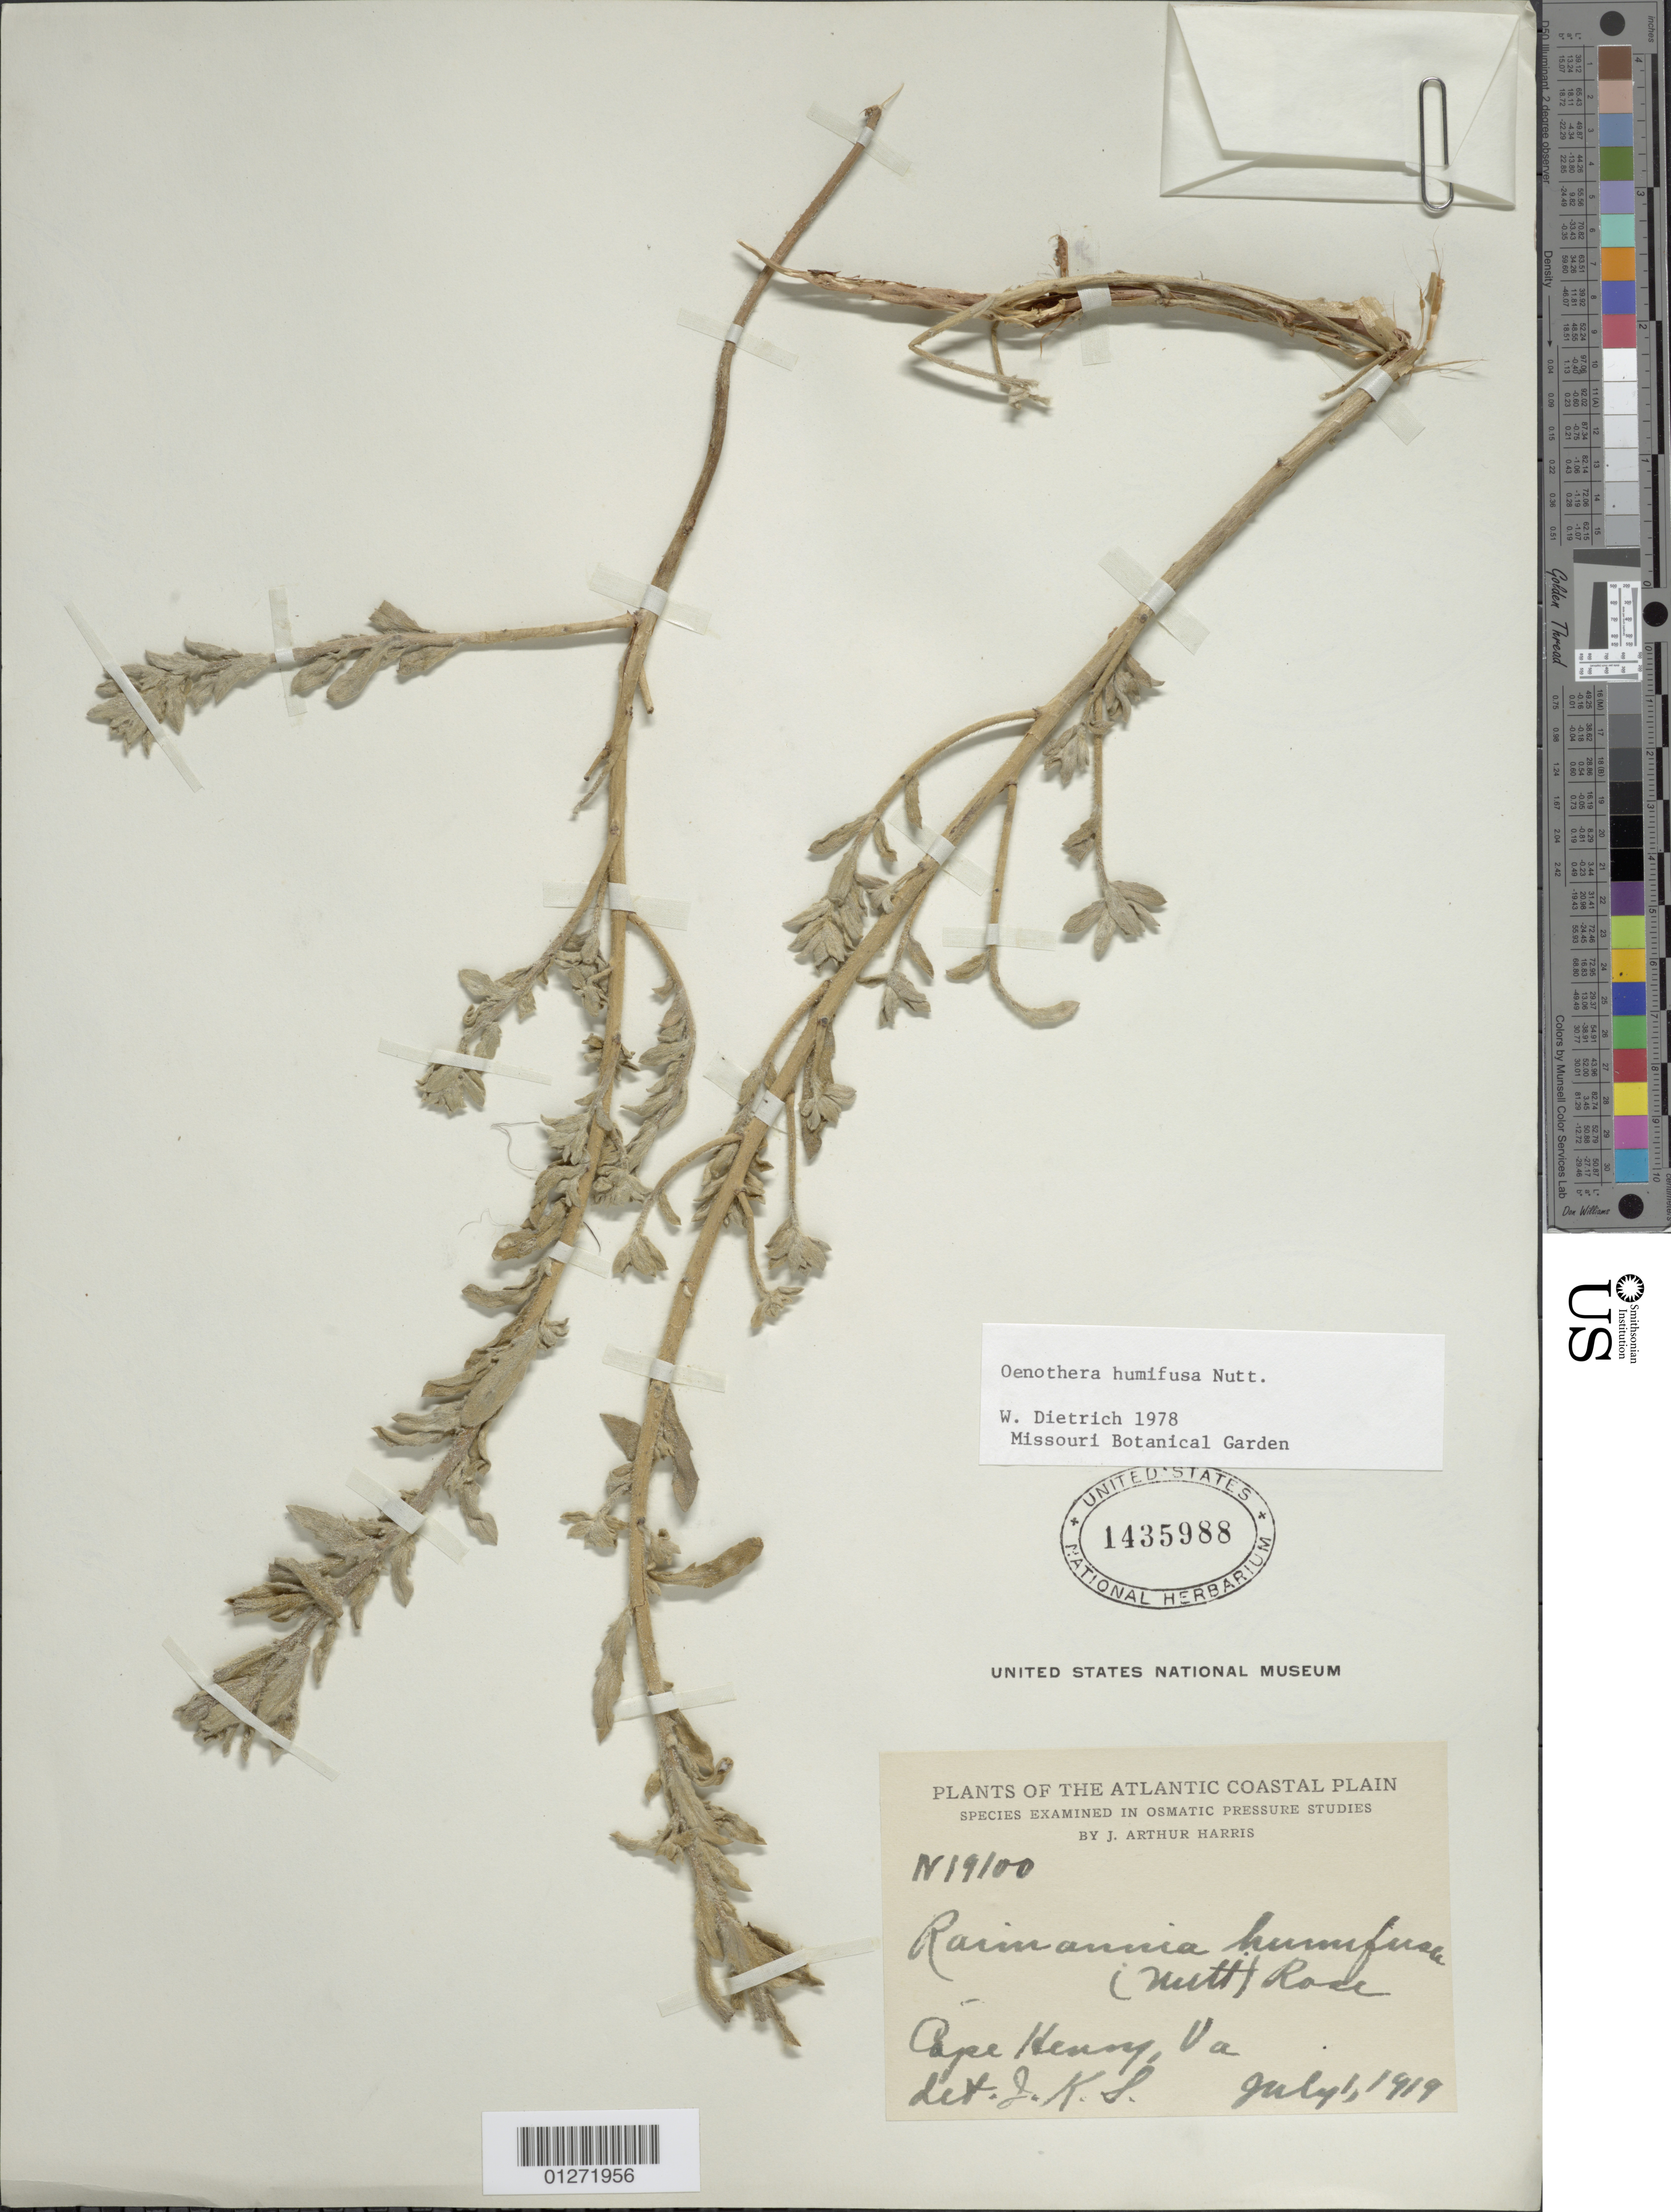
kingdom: Plantae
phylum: Tracheophyta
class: Magnoliopsida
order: Myrtales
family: Onagraceae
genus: Oenothera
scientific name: Oenothera humifusa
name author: Nutt.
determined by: Dietrich, W.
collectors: J. A. Harris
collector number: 19100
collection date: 1919-07-01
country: United States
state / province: Virginia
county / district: City of Virginia Beach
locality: Cape Henry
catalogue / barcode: US 1435988